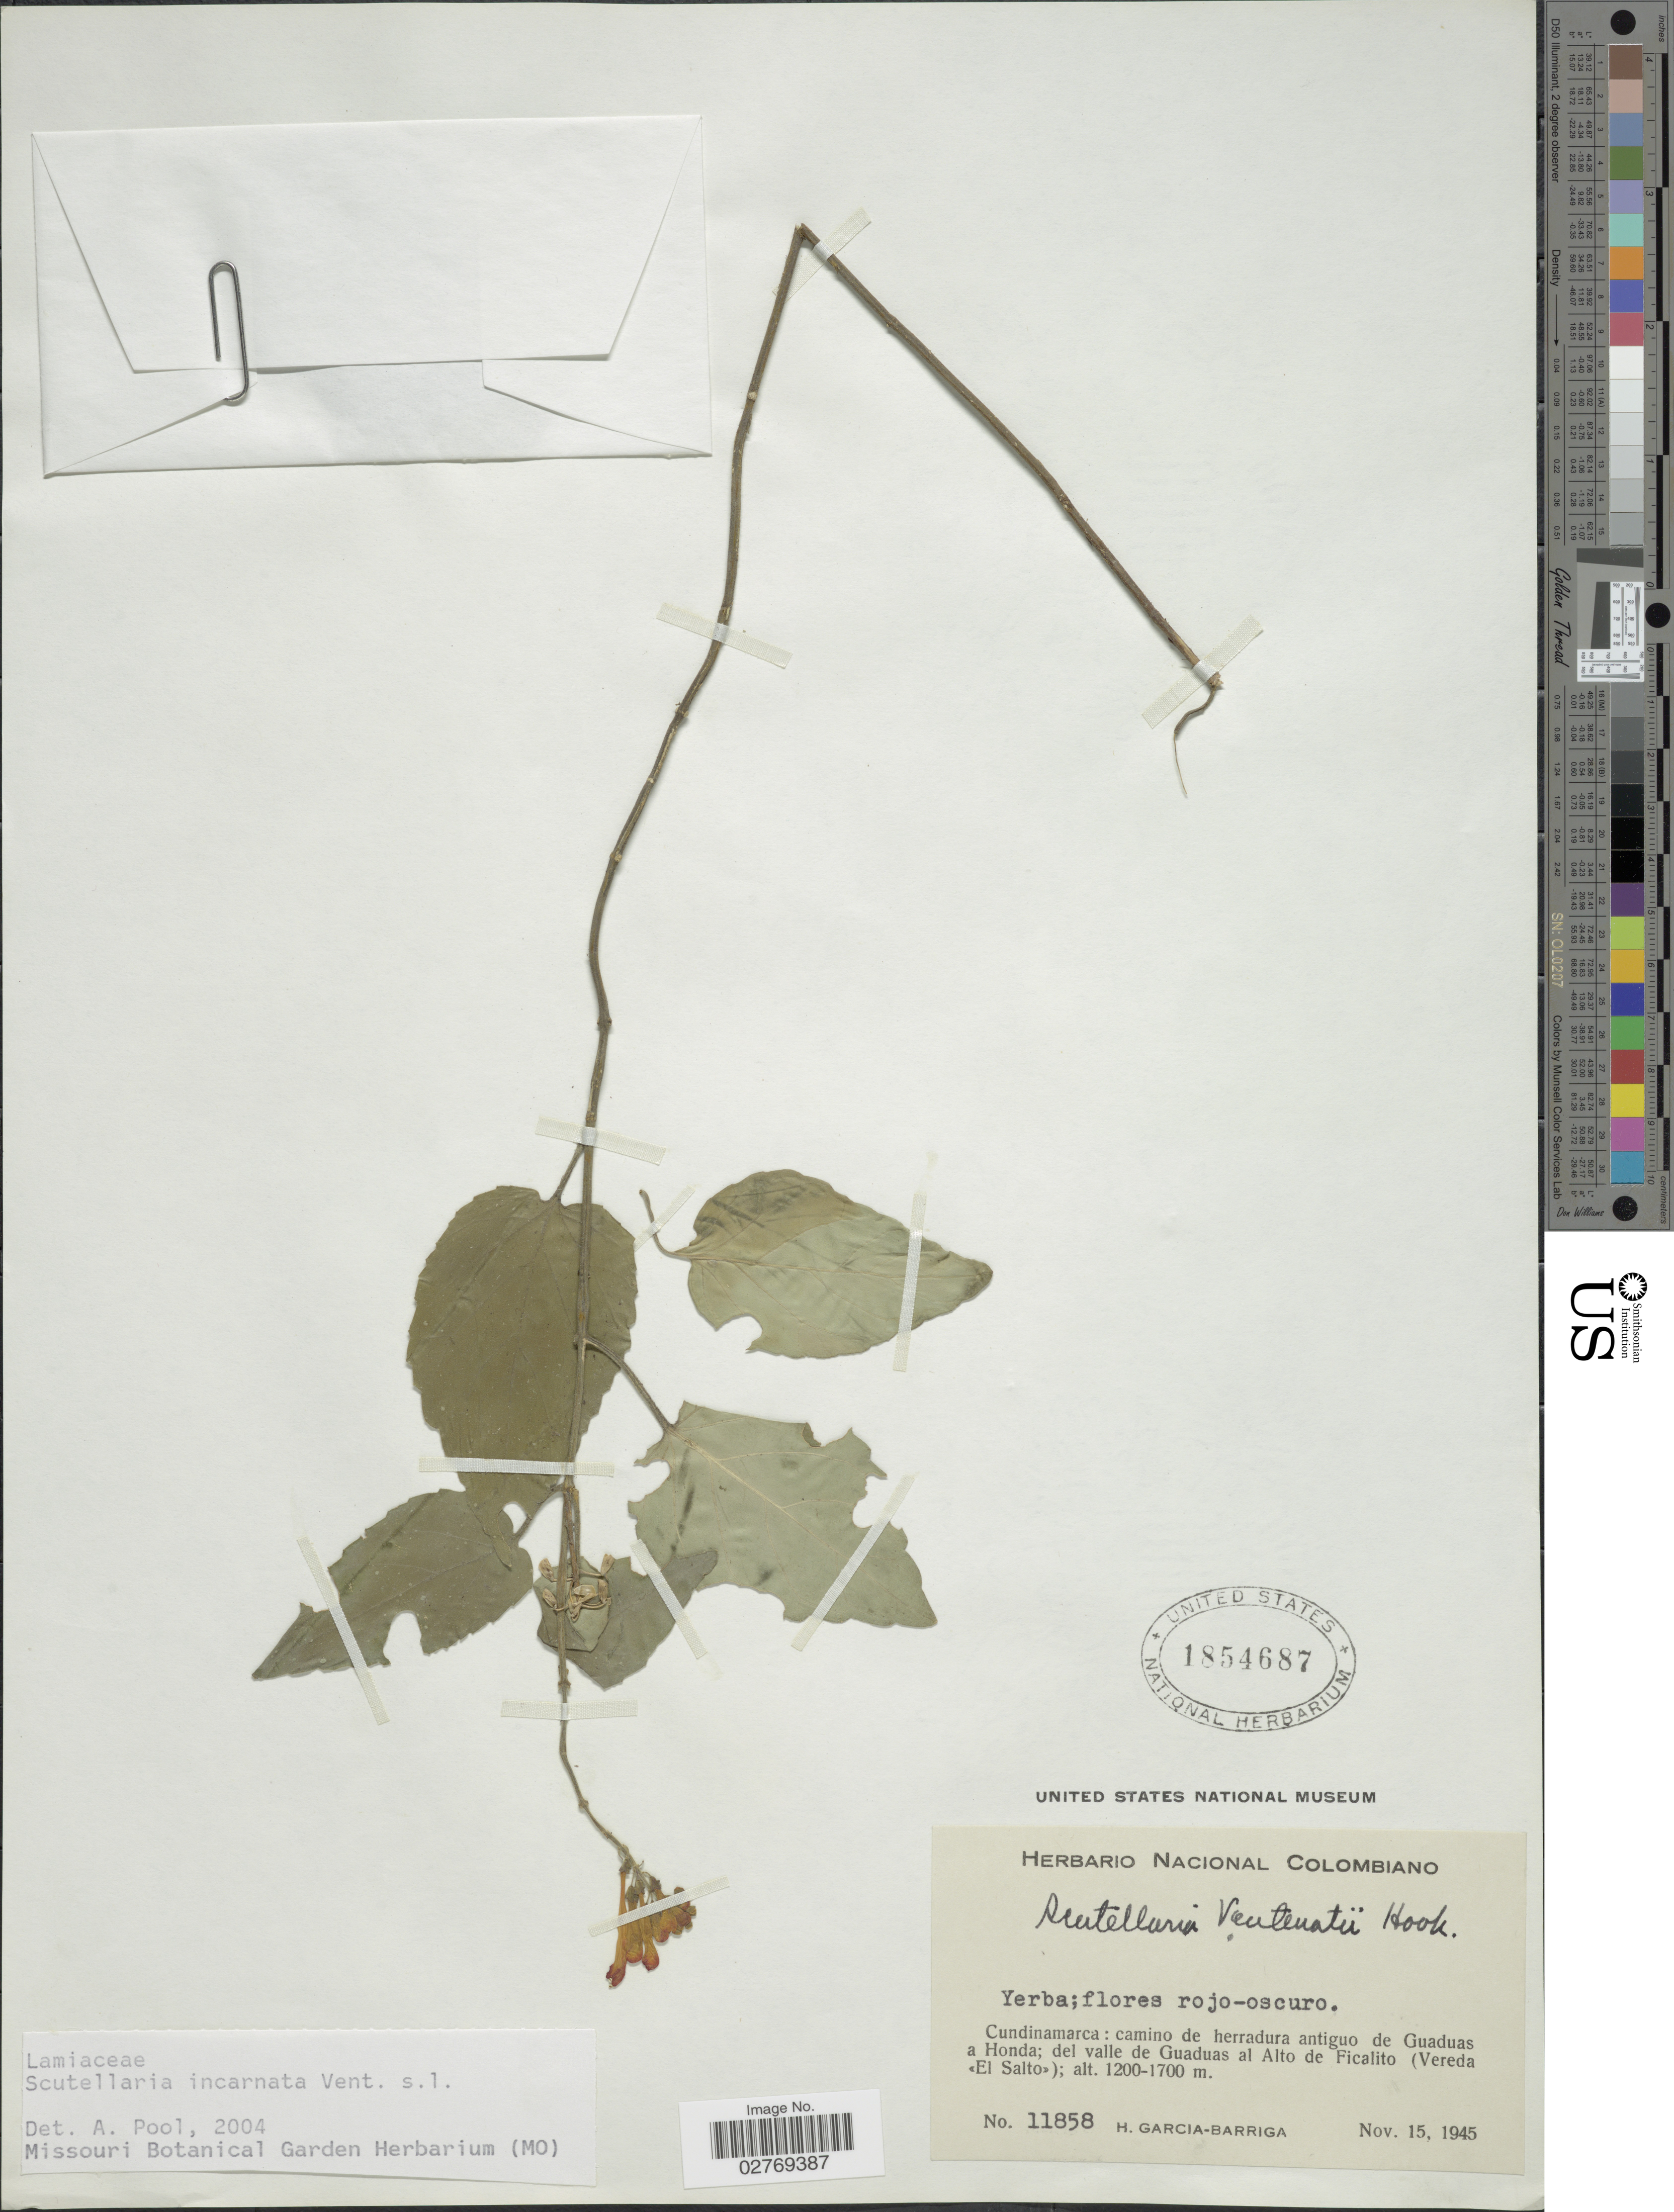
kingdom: Plantae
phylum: Tracheophyta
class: Magnoliopsida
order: Lamiales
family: Lamiaceae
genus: Scutellaria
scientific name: Scutellaria incarnata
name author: Vent.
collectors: H. García Barriga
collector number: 11858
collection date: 1945-11-15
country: Colombia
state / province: Cundinamarca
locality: Camino de herradura antiguo de Guaduas a Honda; del valle de Guaduas al Alto de Ficalito (Vereda <<El Salto>>).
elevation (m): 1200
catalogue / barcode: US 1854687